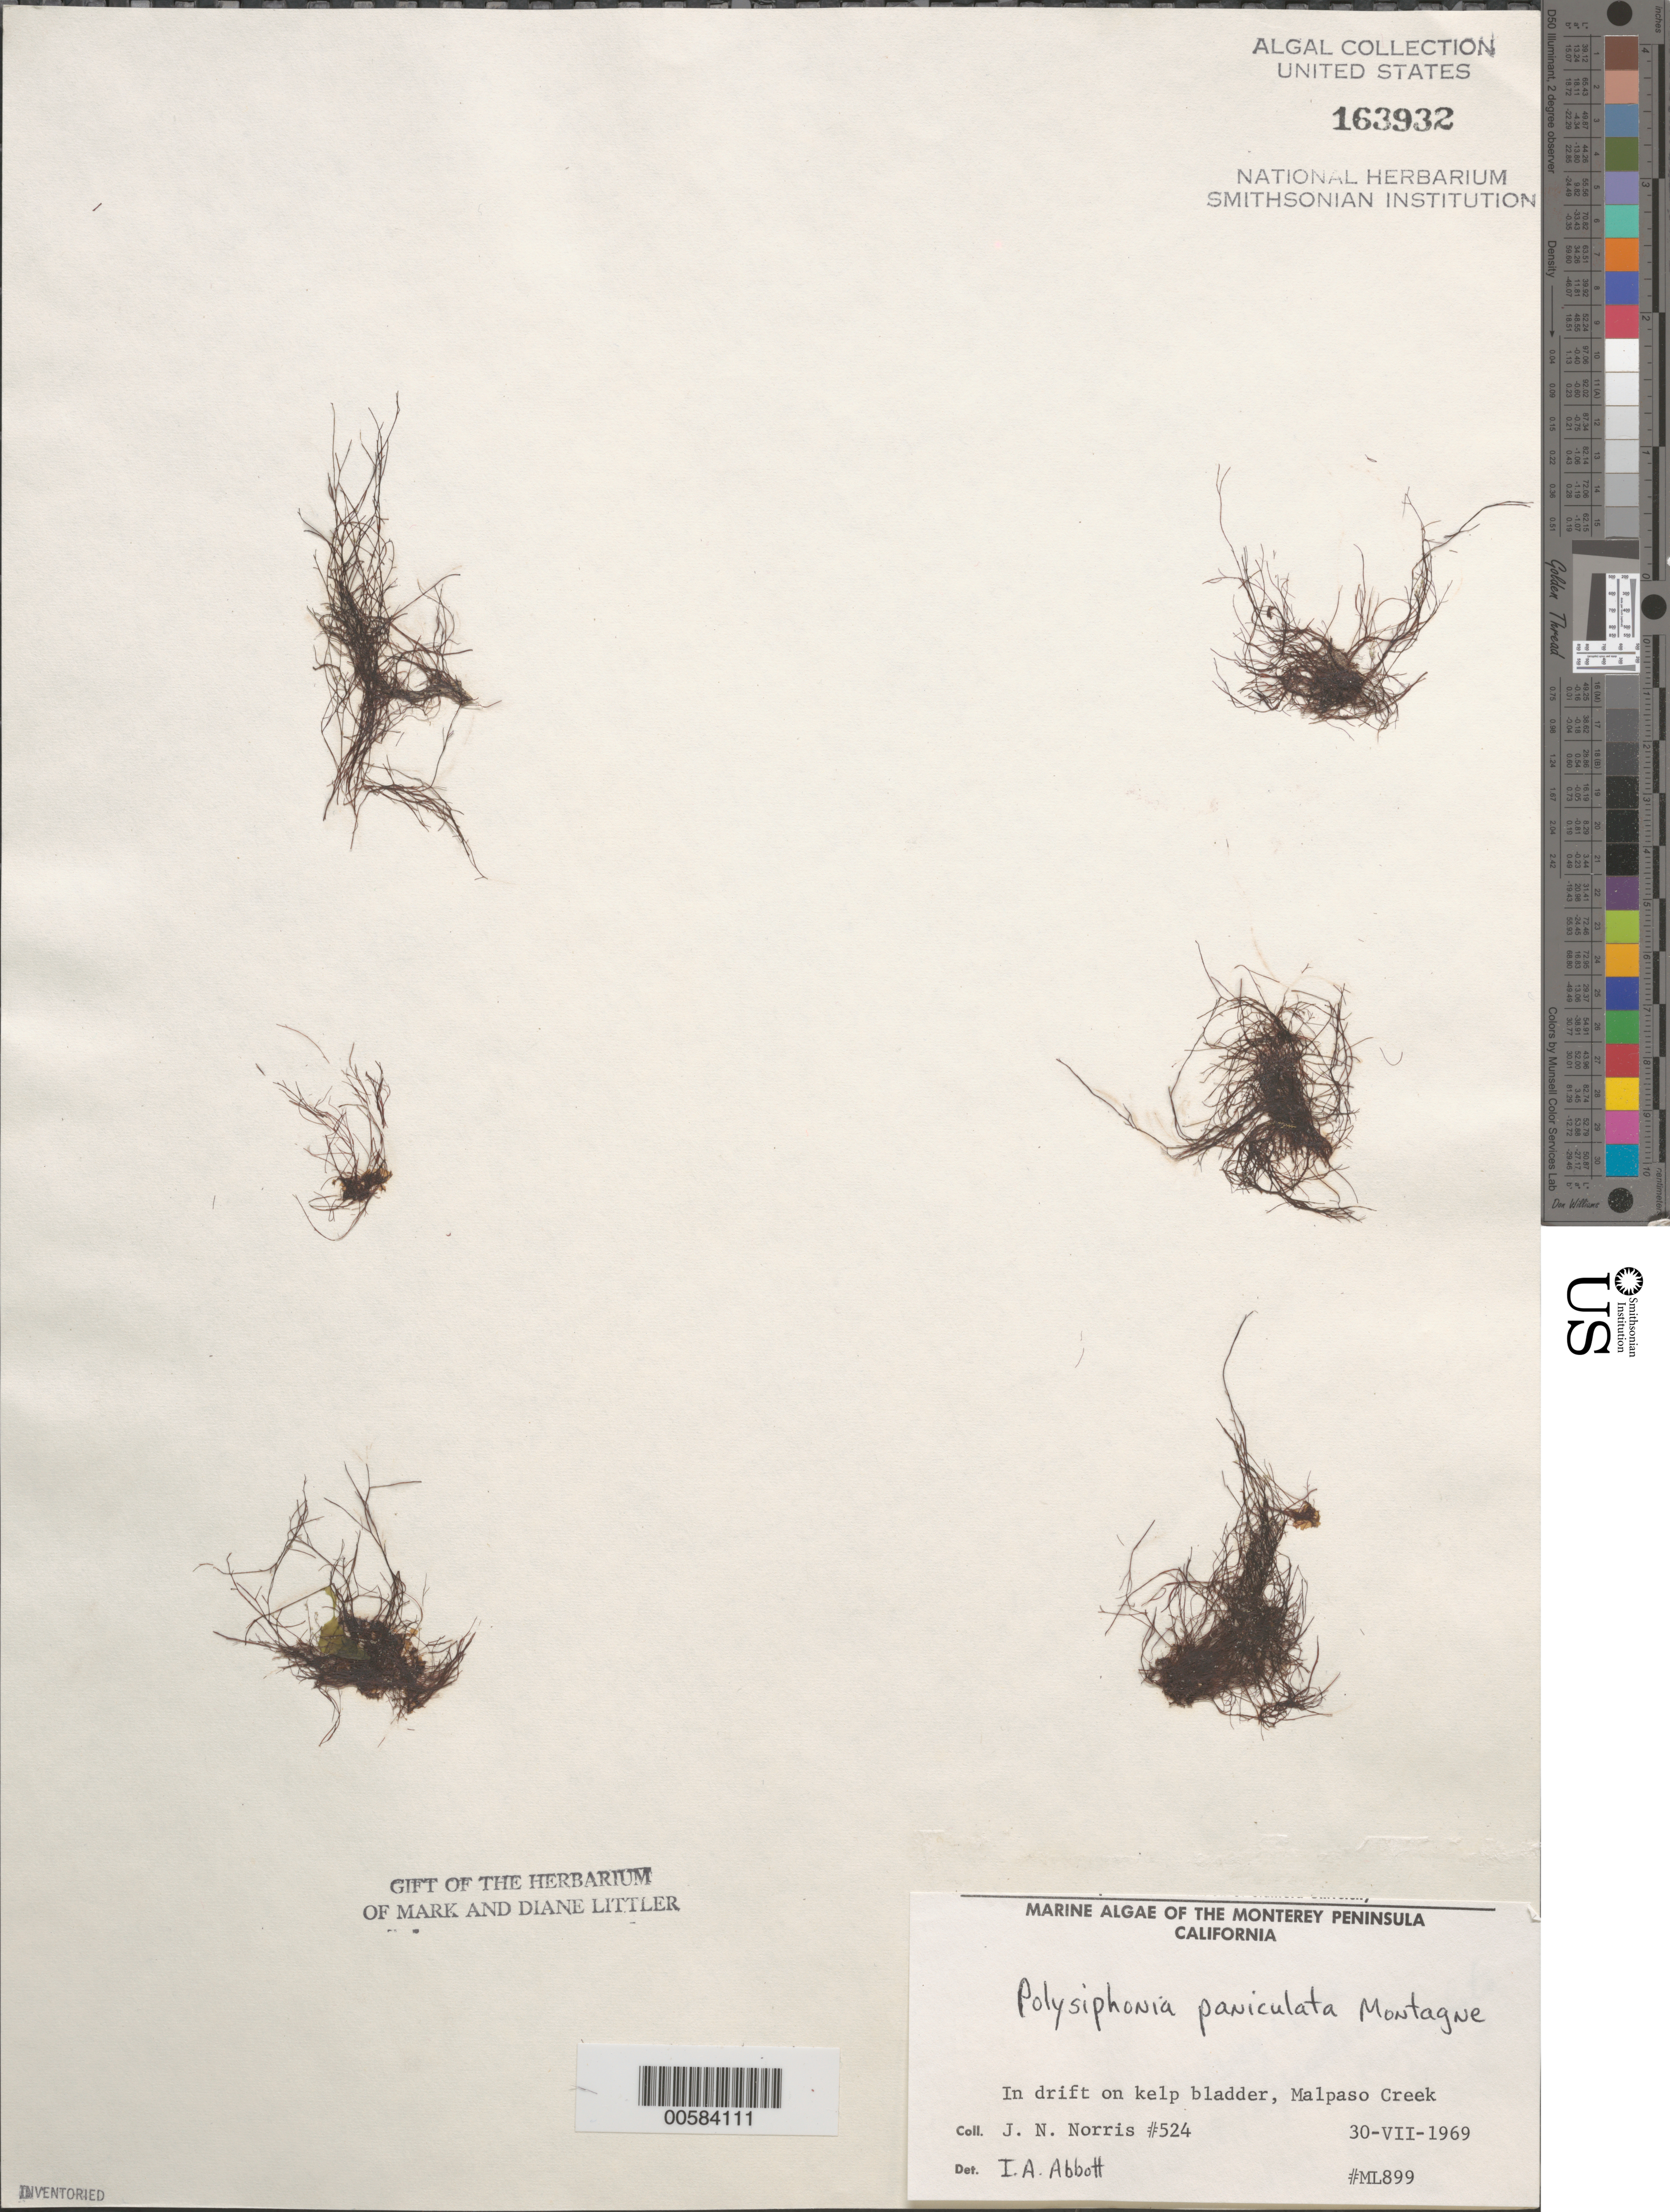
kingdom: Plantae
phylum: Rhodophyta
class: Florideophyceae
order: Ceramiales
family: Rhodomelaceae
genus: Eutrichosiphonia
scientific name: Eutrichosiphonia paniculata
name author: (Mont.) D.E.Bustamante & T.O. Cho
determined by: Algae name updating Project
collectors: J. N. Norris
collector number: JN-524 & ML 899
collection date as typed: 30 Jul 1969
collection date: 1969-07-30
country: United States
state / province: California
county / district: Monterey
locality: Malpaso Creek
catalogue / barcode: US 163932